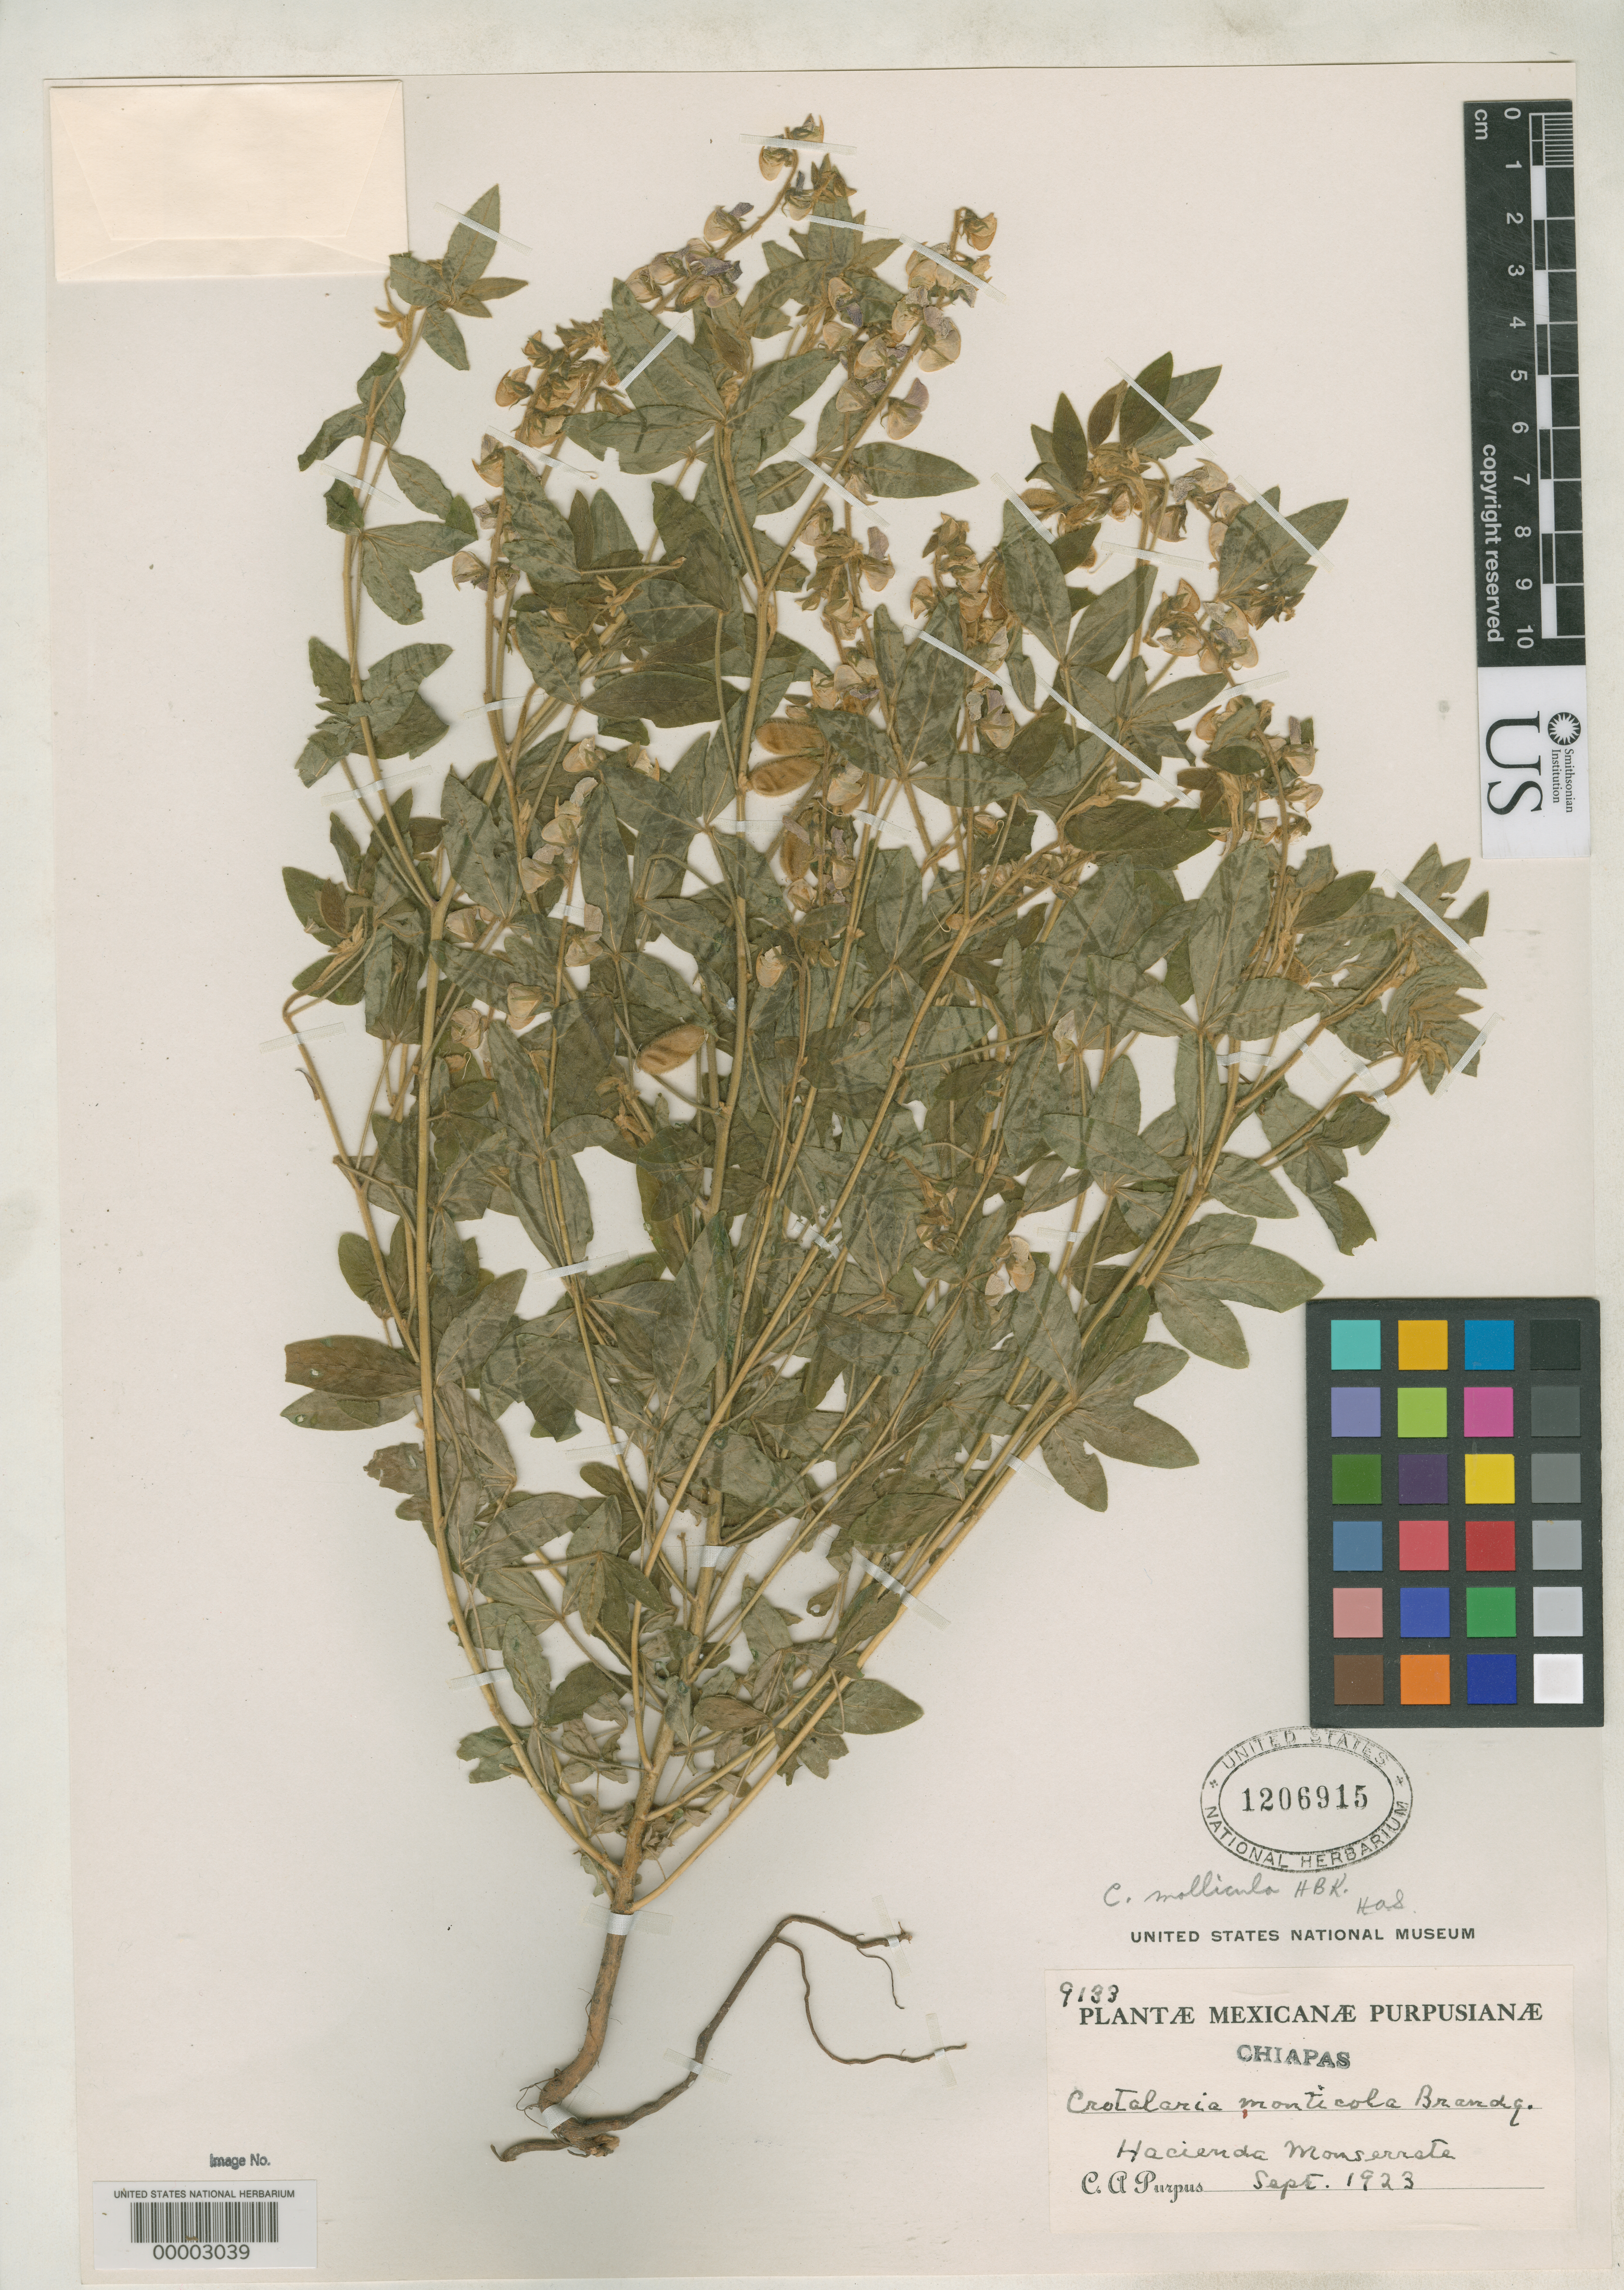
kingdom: Plantae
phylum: Tracheophyta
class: Magnoliopsida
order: Fabales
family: Fabaceae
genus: Crotalaria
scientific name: Crotalaria monticola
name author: Brandegee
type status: Isotype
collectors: C. A. Purpus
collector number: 9133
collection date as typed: Sep 1923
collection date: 1923-09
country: Mexico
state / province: Chiapas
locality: Near Hacienda Monserrate.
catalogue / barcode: US 1206915